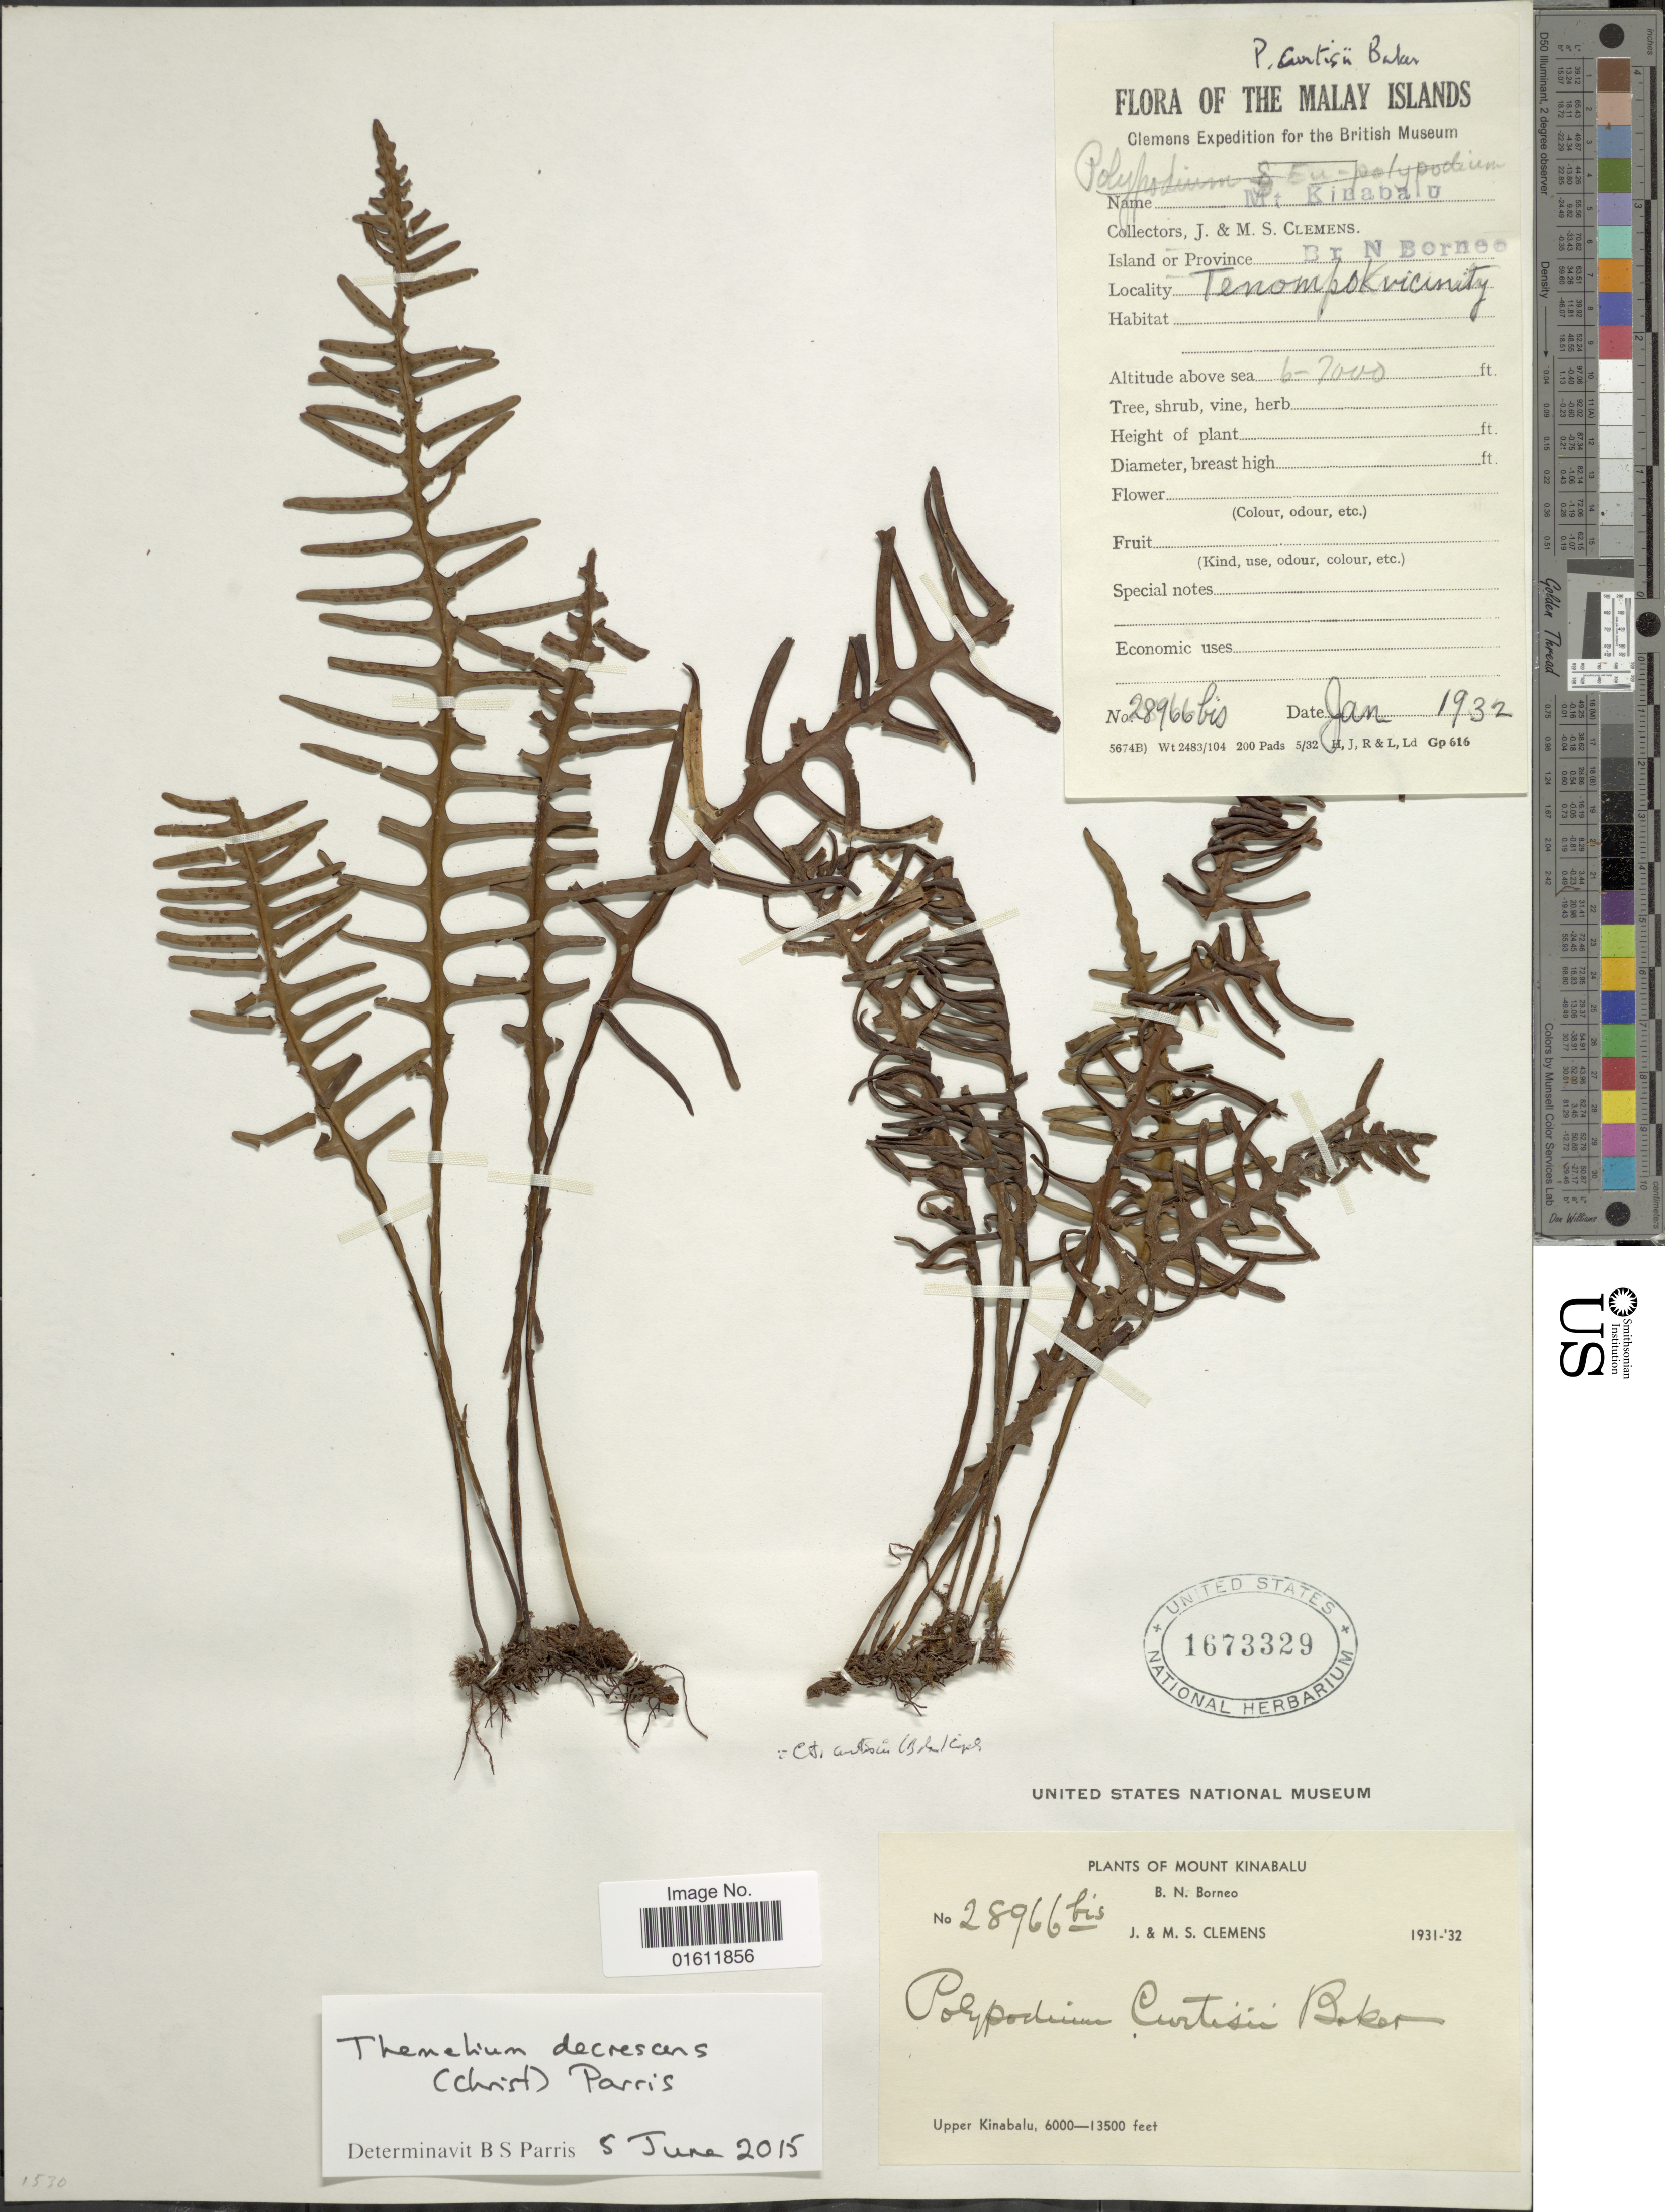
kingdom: Plantae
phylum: Tracheophyta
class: Polypodiopsida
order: Polypodiales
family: Polypodiaceae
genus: Themelium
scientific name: Themelium decrescens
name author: Parris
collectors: J. Clemens & M. S. Clemens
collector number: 28966bis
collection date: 1932-01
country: Malaysia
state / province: Sabah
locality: Mt. Kinabalu, upper Kinabalu, Br N Borneo, TTenompok vicinity. Malay Islands.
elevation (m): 1829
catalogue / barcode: US 1673329